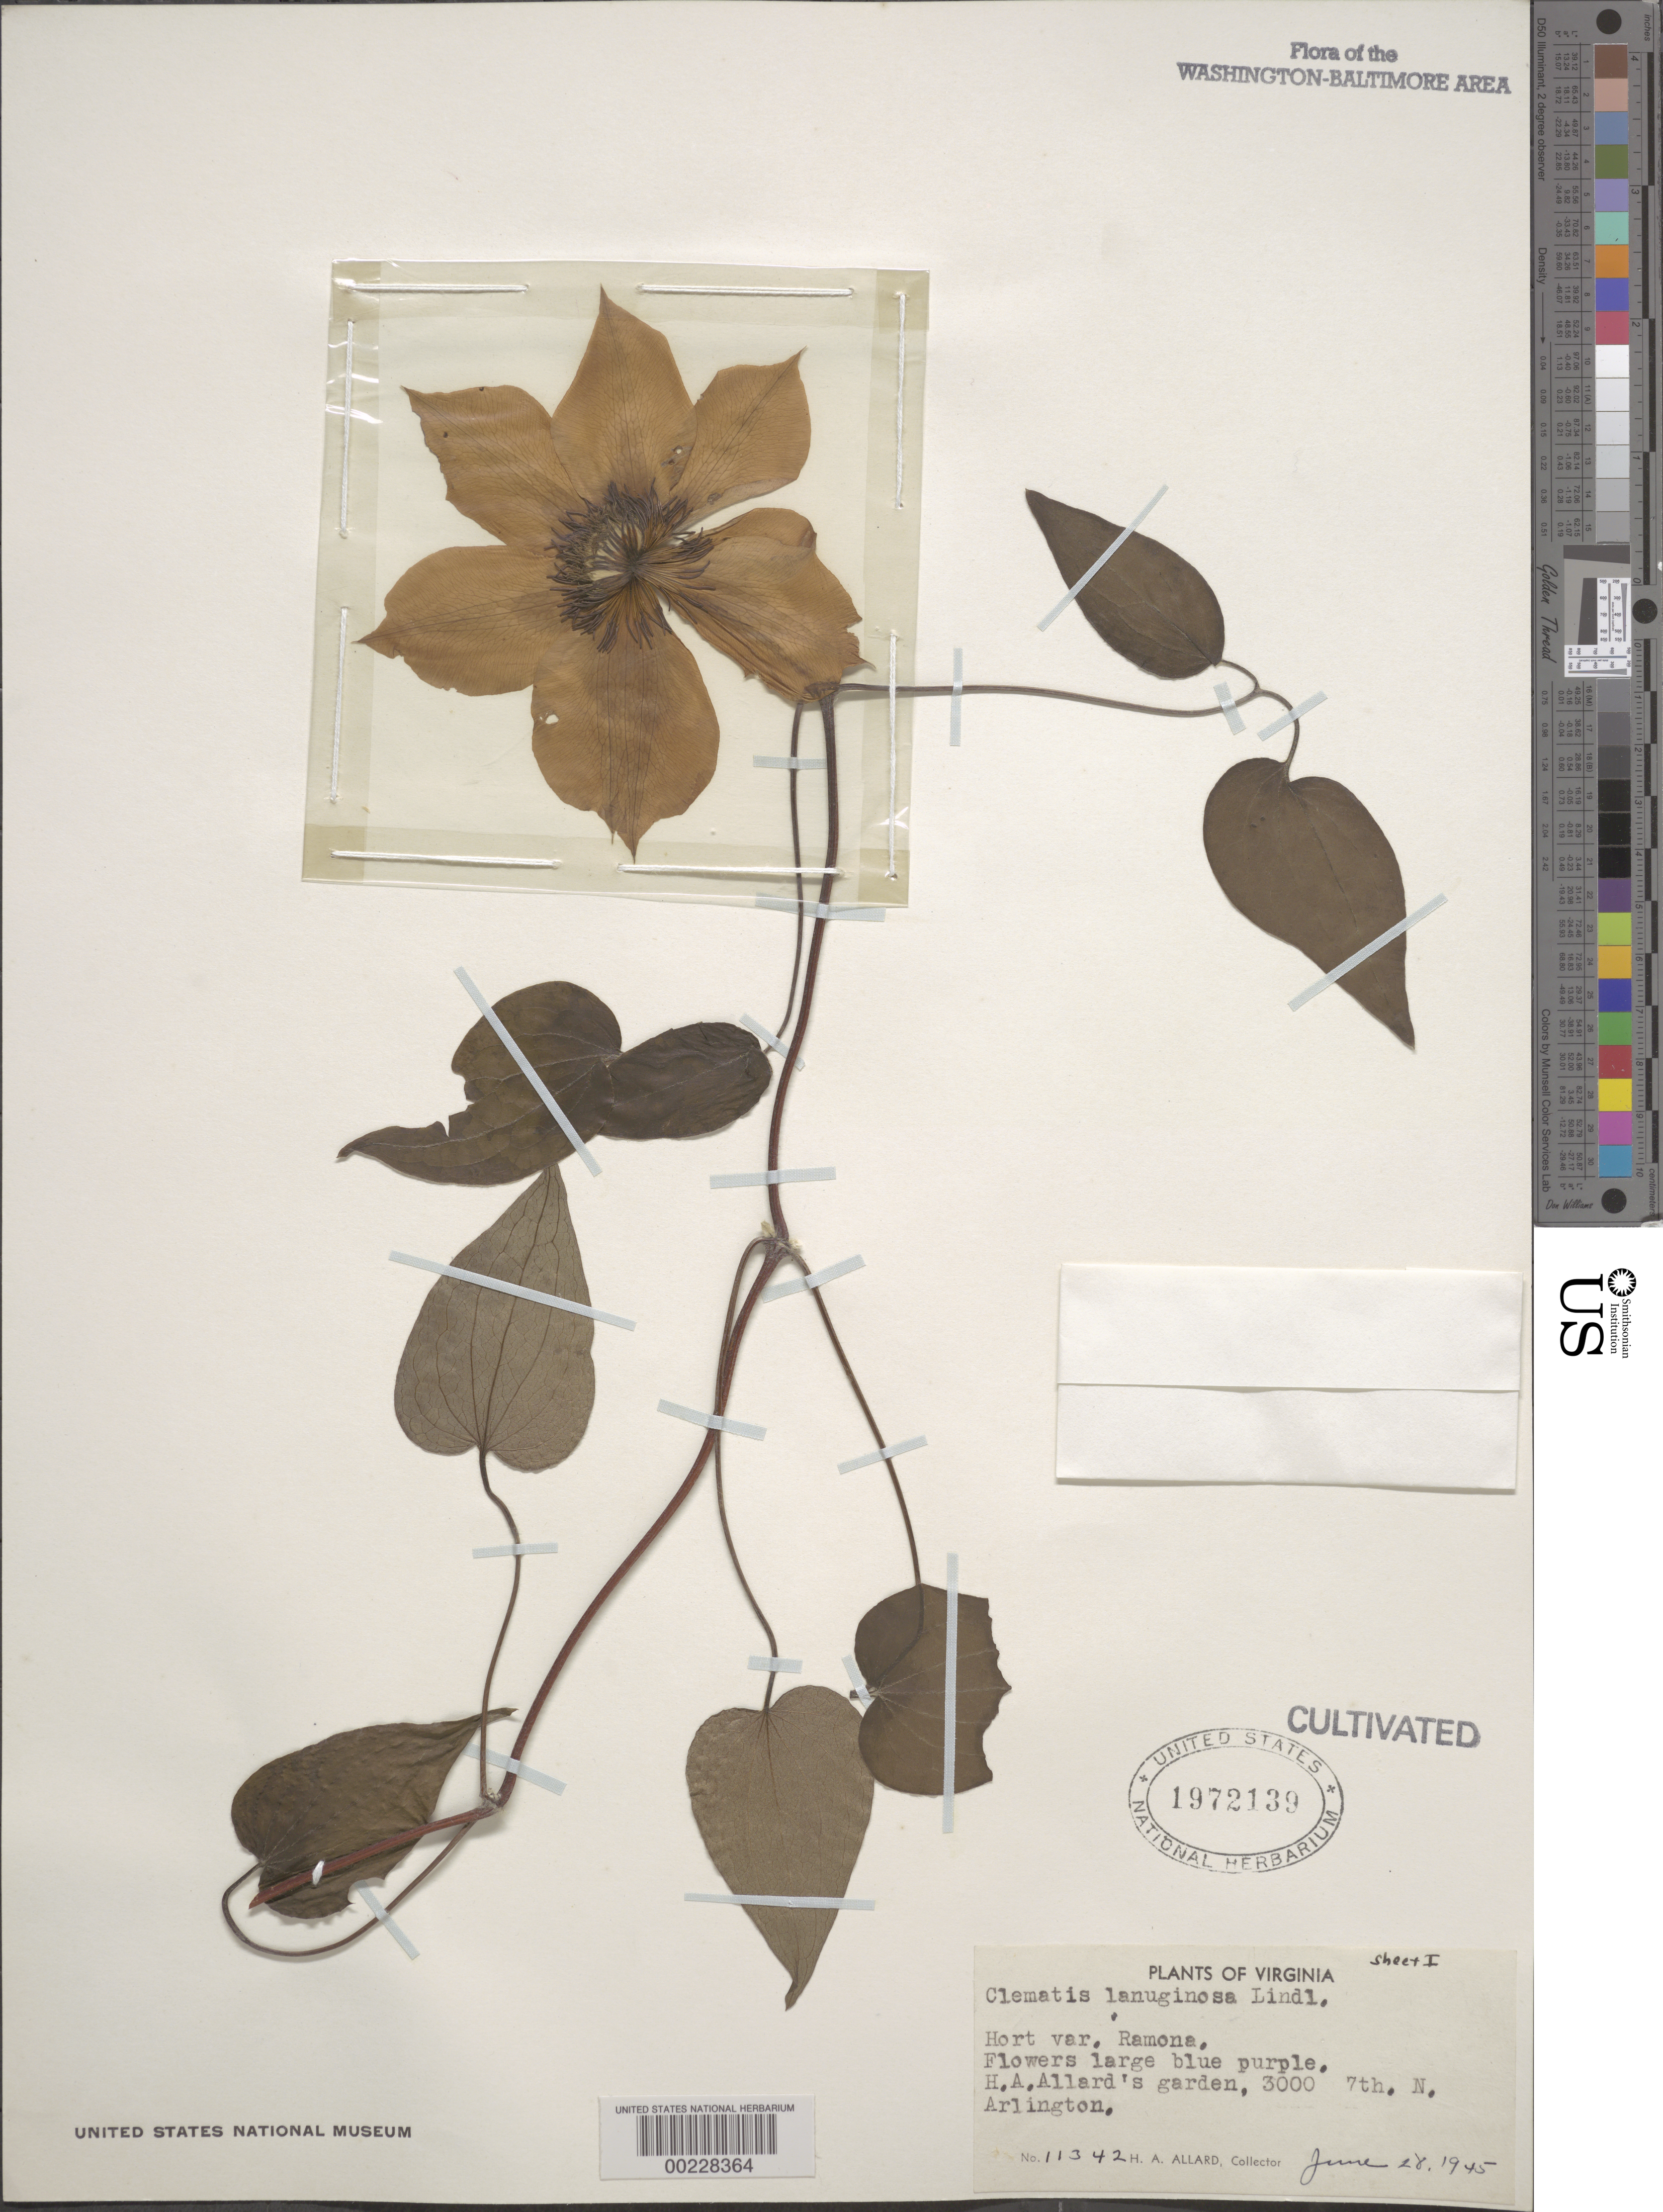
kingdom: Plantae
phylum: Tracheophyta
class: Magnoliopsida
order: Ranunculales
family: Ranunculaceae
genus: Clematis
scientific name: Clematis lanuginosa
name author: Lindl.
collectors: H. A. Allard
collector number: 11342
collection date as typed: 28 Jun 1945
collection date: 1945-06-28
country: United States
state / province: Virginia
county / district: Arlington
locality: Arlington, 3000 7th St N, H.A. Allard's Garden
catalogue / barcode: US 1972139